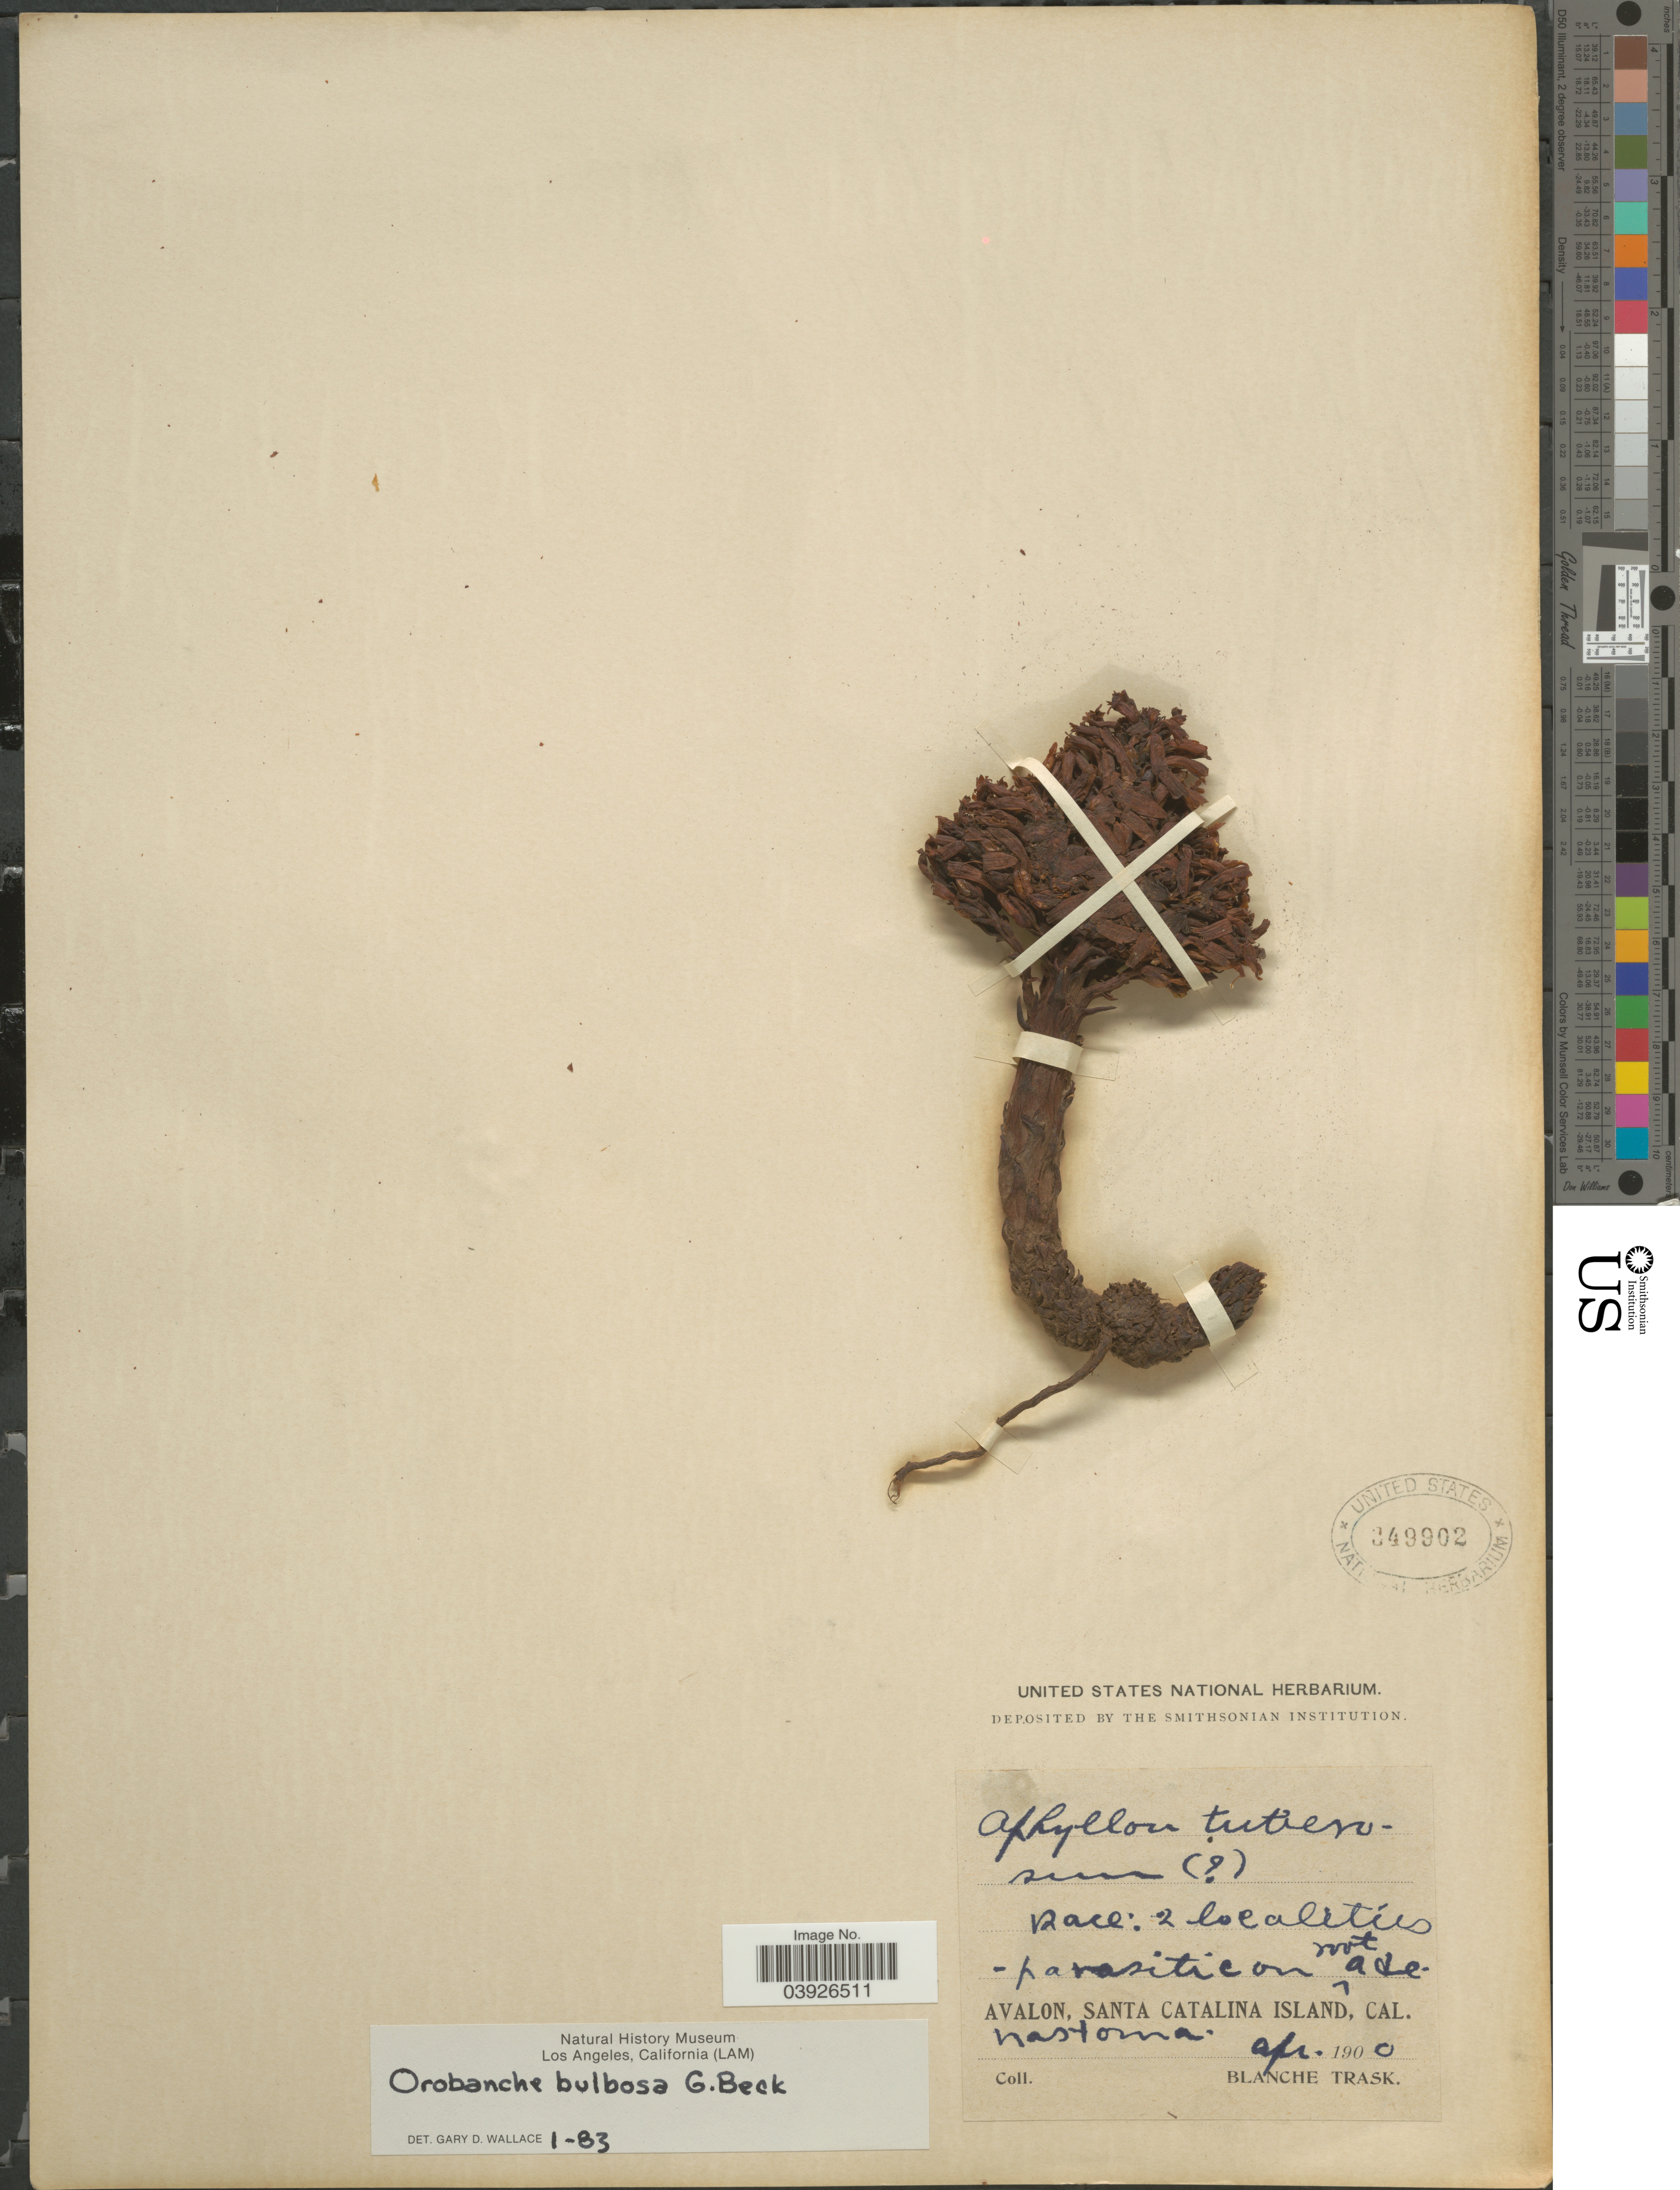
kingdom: Plantae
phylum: Tracheophyta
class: Magnoliopsida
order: Lamiales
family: Orobanchaceae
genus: Orobanche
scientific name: Orobanche bulbosa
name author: (A. Gray) Beck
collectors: B. Trask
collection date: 1900-04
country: United States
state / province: California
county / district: Los Angeles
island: Santa Catalina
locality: Avalon, Santa Catalina Island. Nastoma.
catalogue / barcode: US 349902